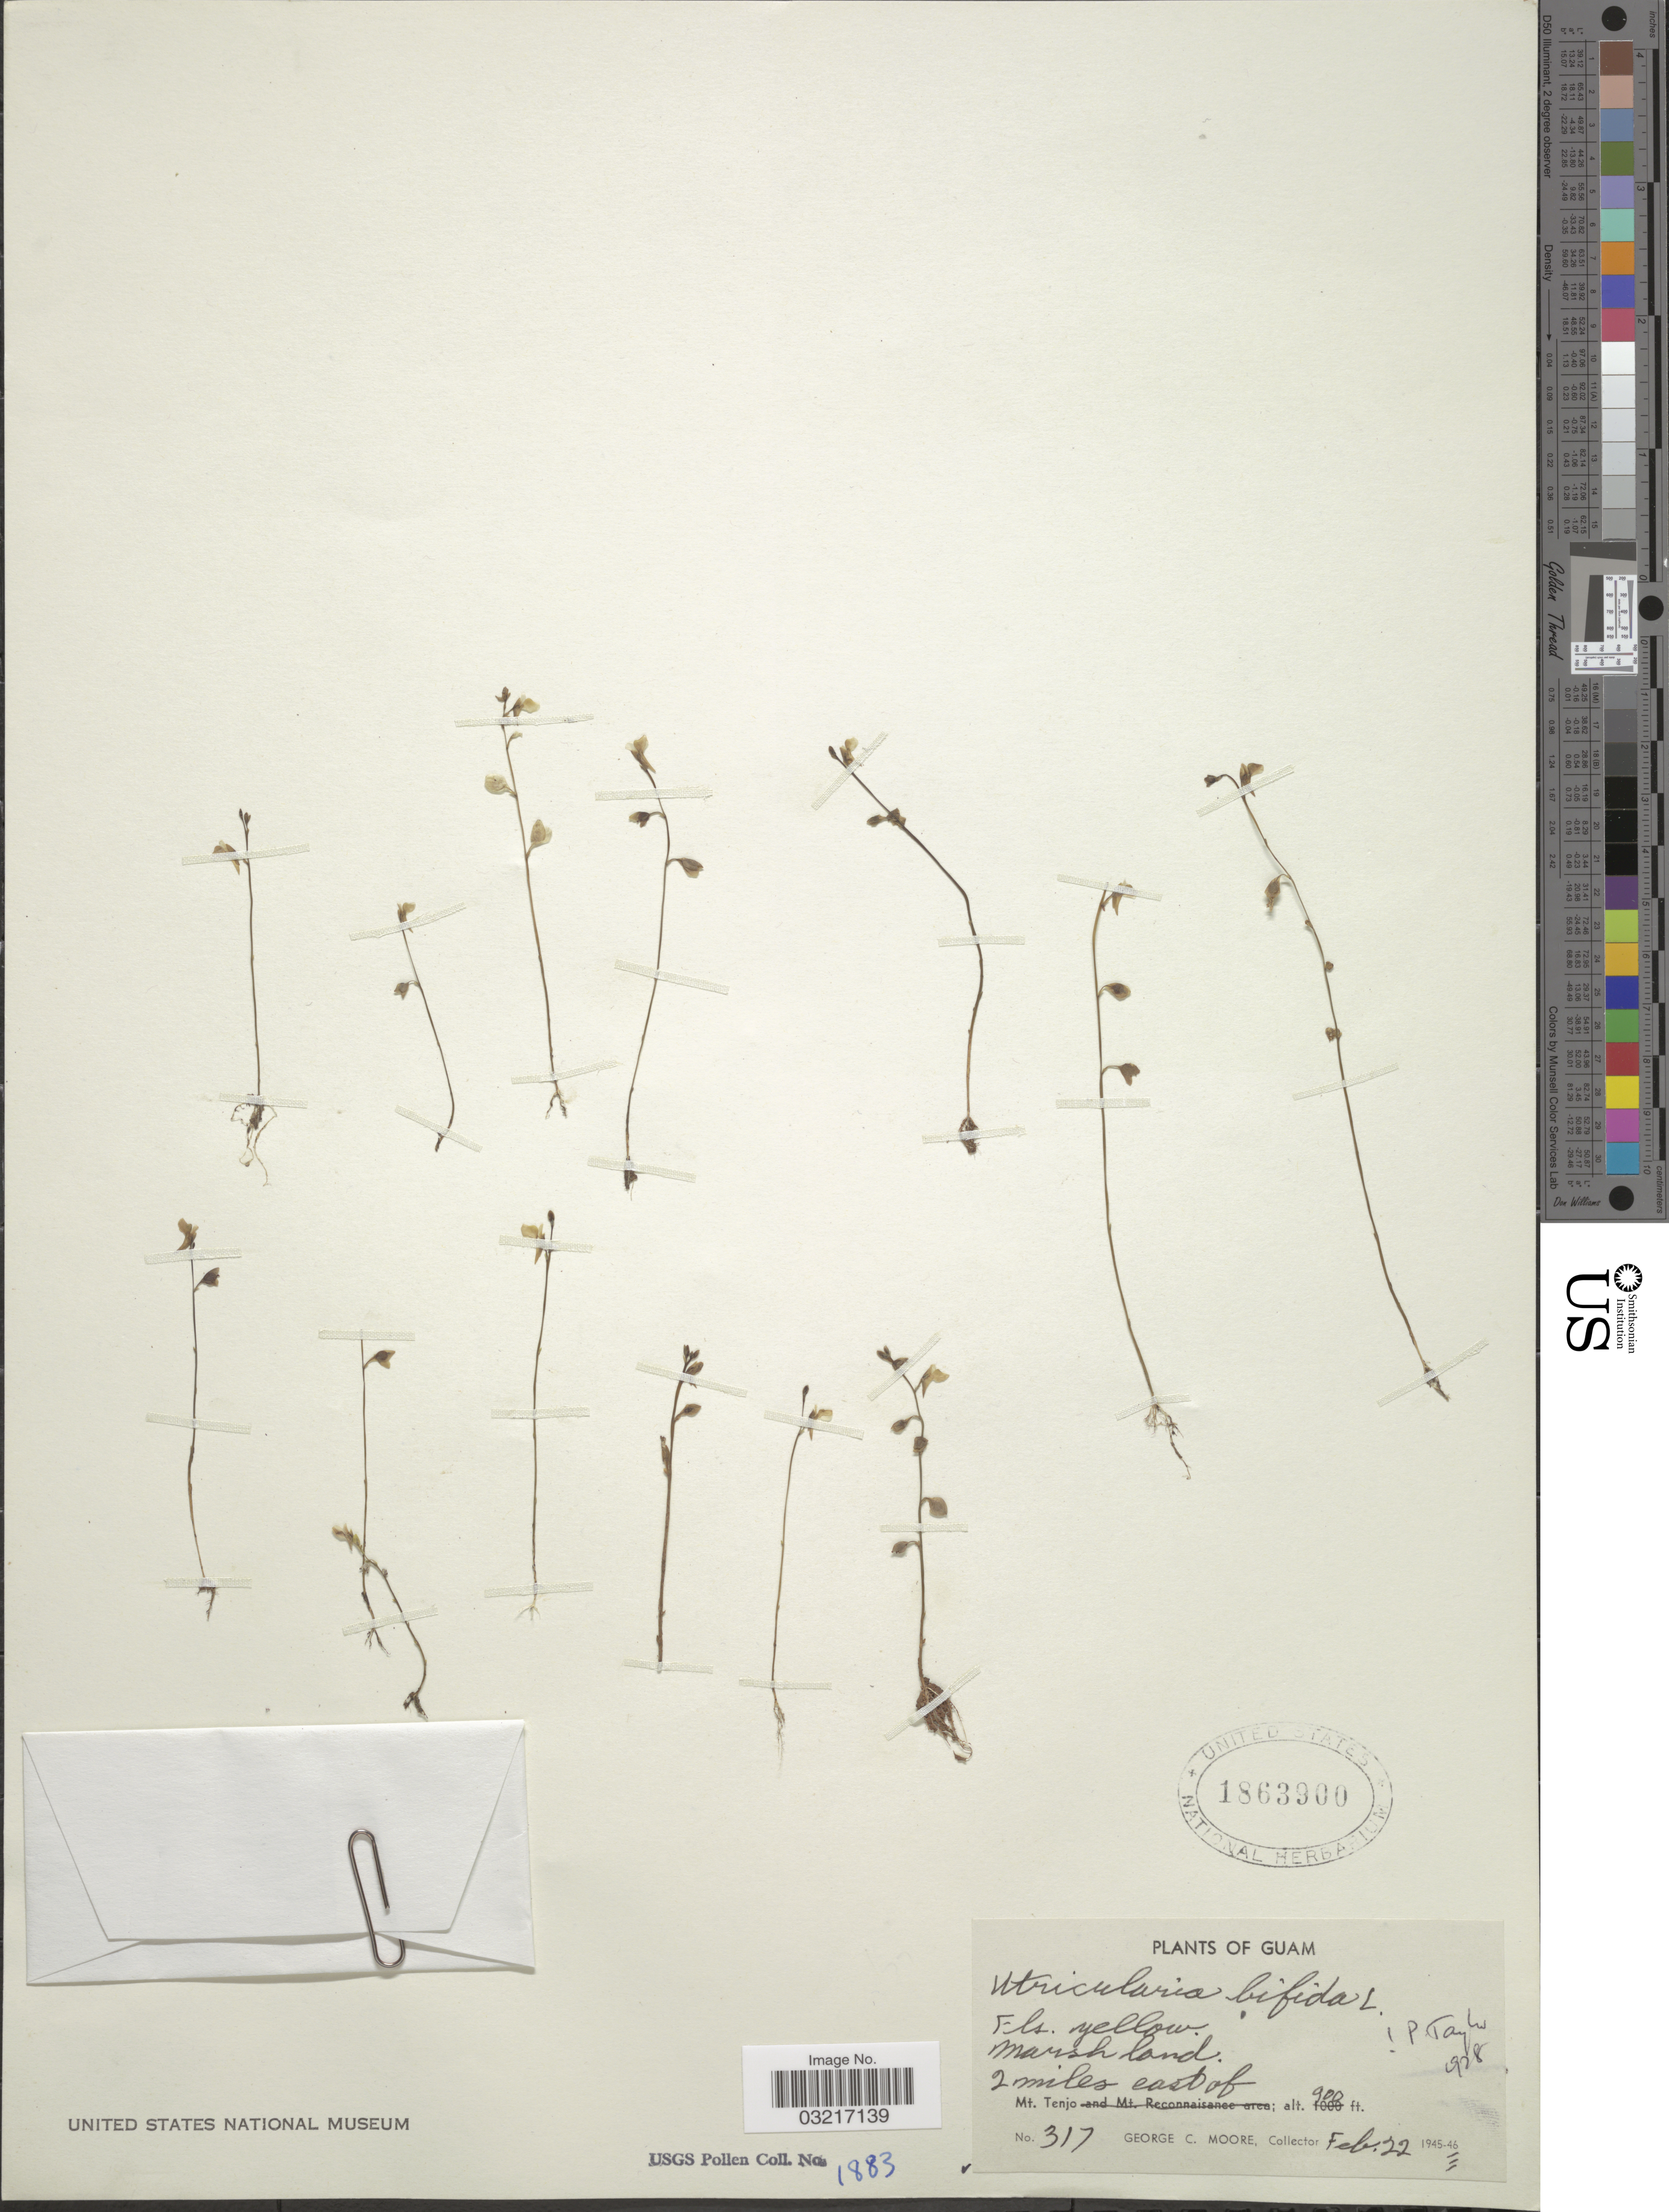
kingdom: Plantae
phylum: Tracheophyta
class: Magnoliopsida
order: Lamiales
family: Lentibulariaceae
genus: Utricularia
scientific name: Utricularia bifida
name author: L.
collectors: G. C. Moore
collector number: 317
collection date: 1946-02-22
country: Guam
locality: Marsh land. 2 miles east of Mt. Tenjo.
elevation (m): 274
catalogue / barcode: US 1863900